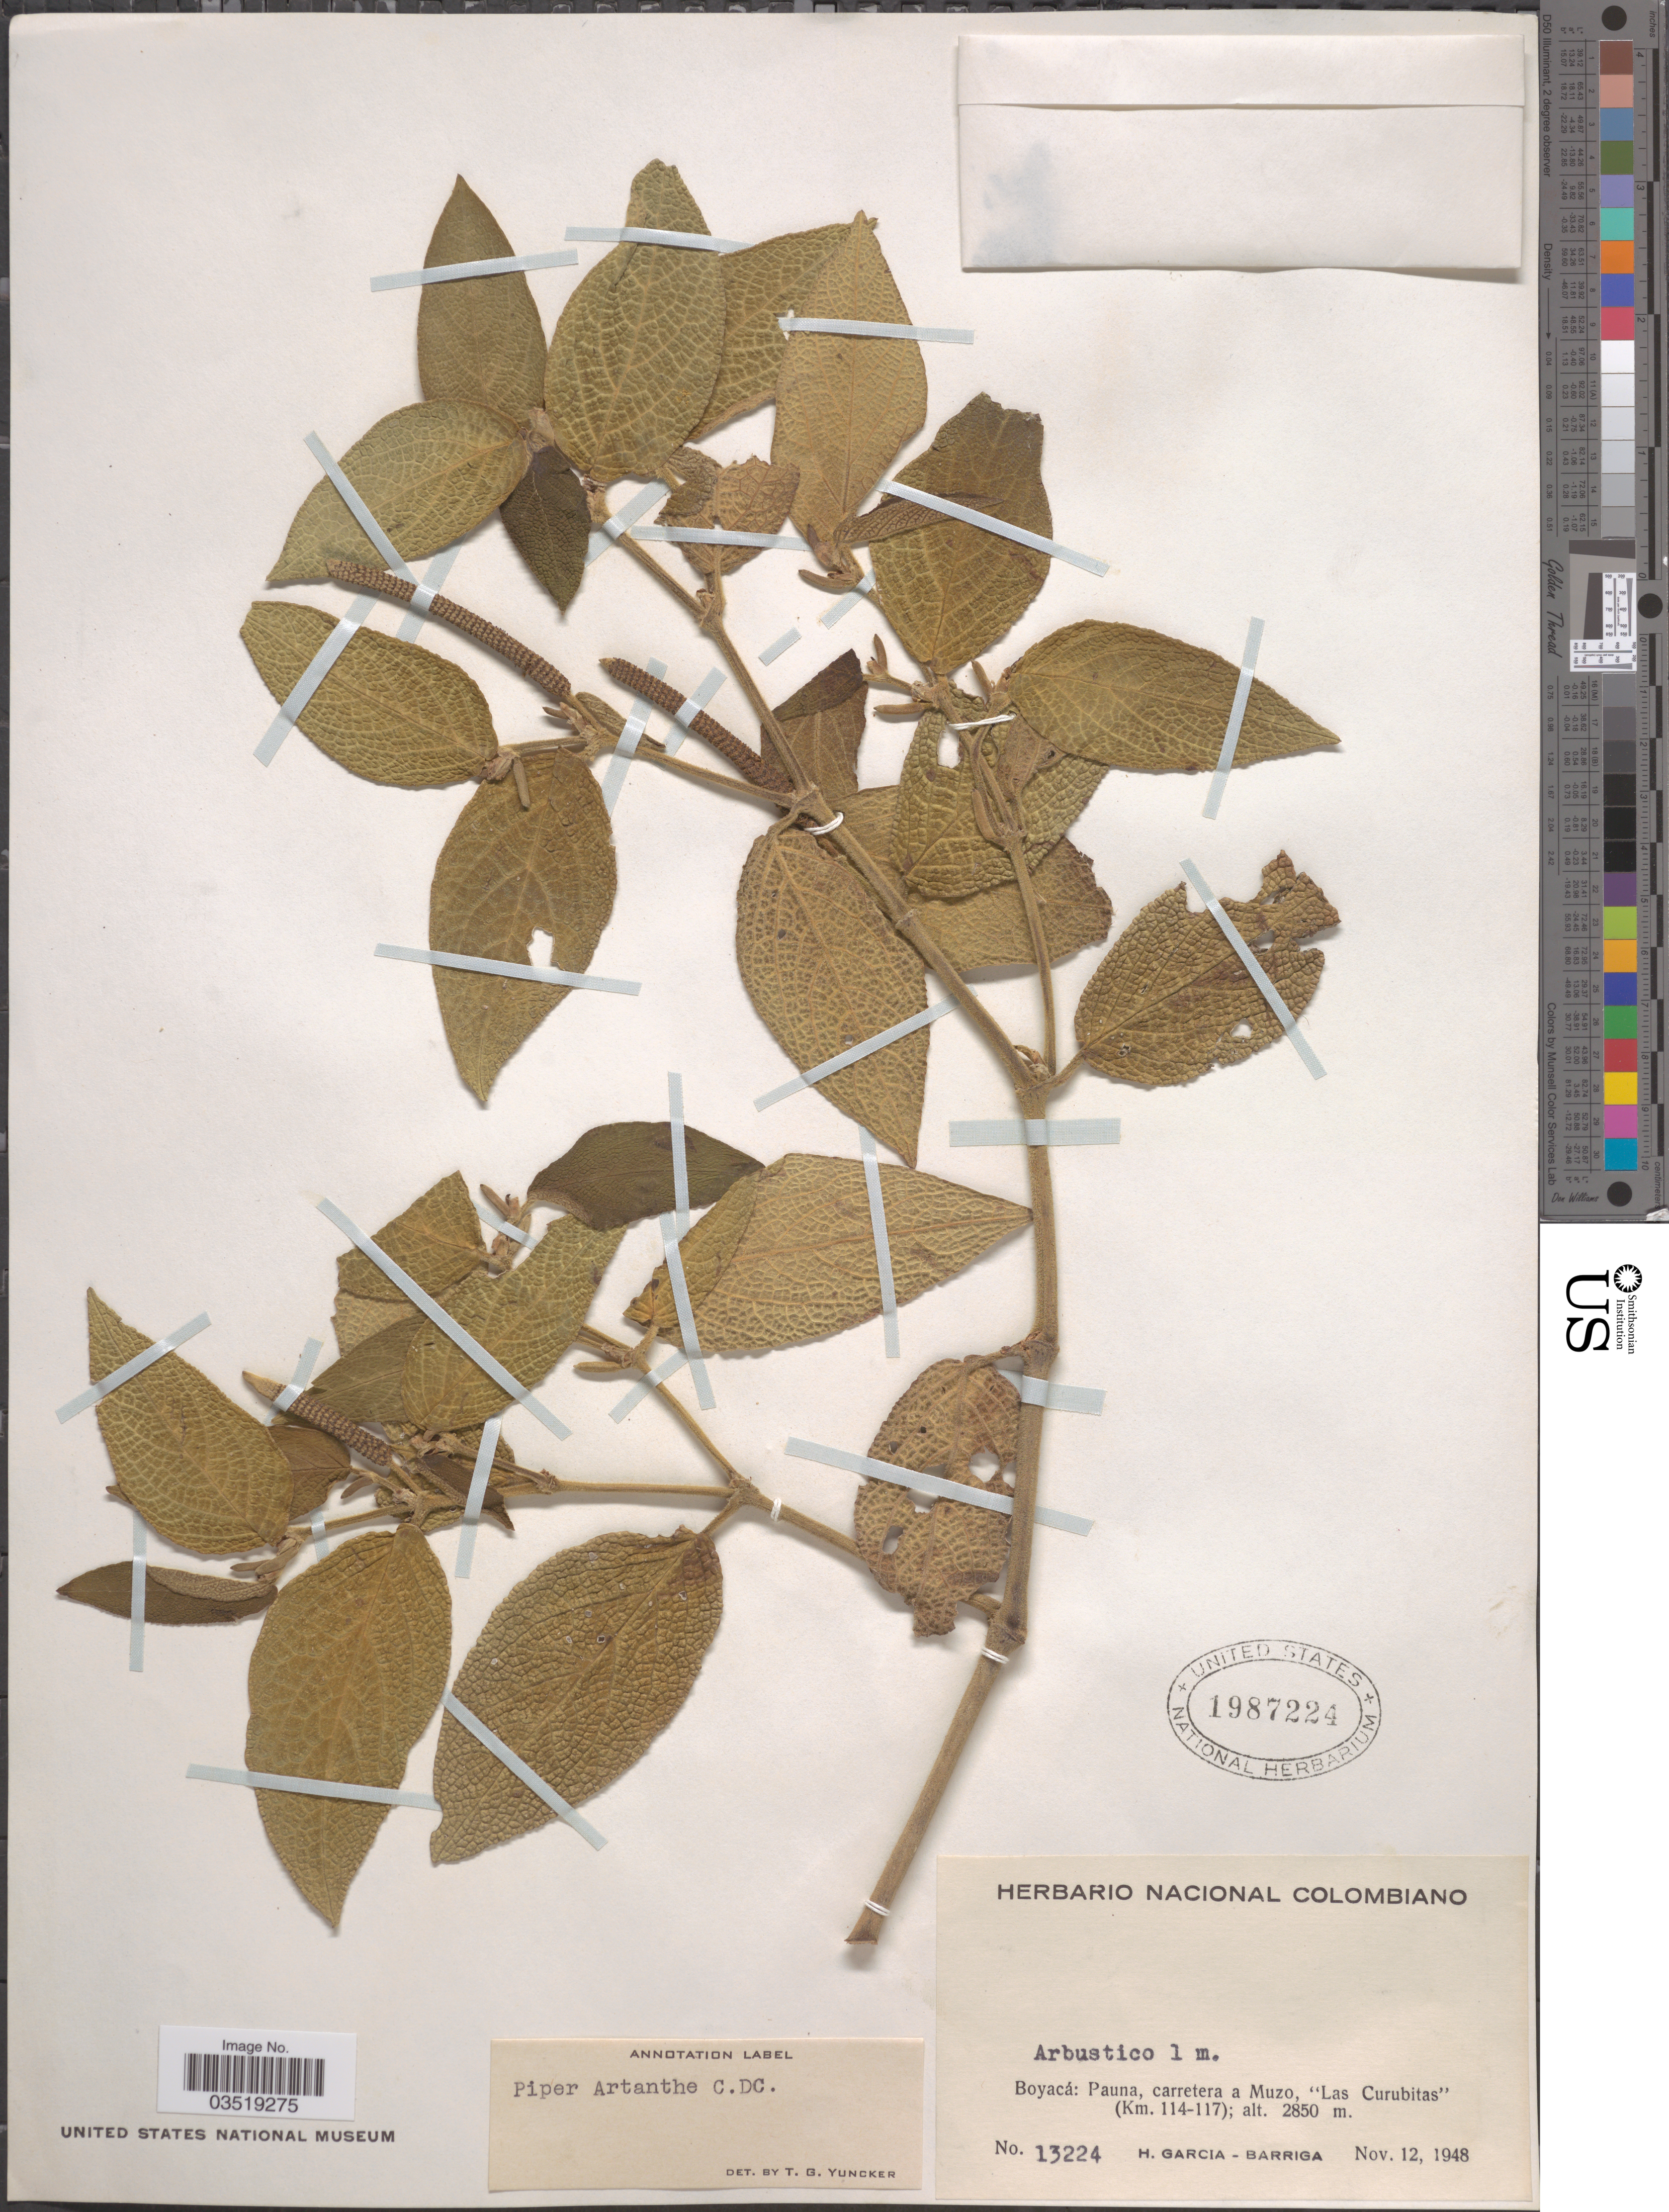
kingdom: Plantae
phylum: Tracheophyta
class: Magnoliopsida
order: Piperales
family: Piperaceae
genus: Piper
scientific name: Piper artanthe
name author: C. DC.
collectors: H. García Barriga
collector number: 13224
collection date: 1948-11-12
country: Colombia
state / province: Boyacá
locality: Pauna, carretera a Muzo, "Las Curubitas"(Km. 114-117).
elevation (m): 2850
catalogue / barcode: US 1987224